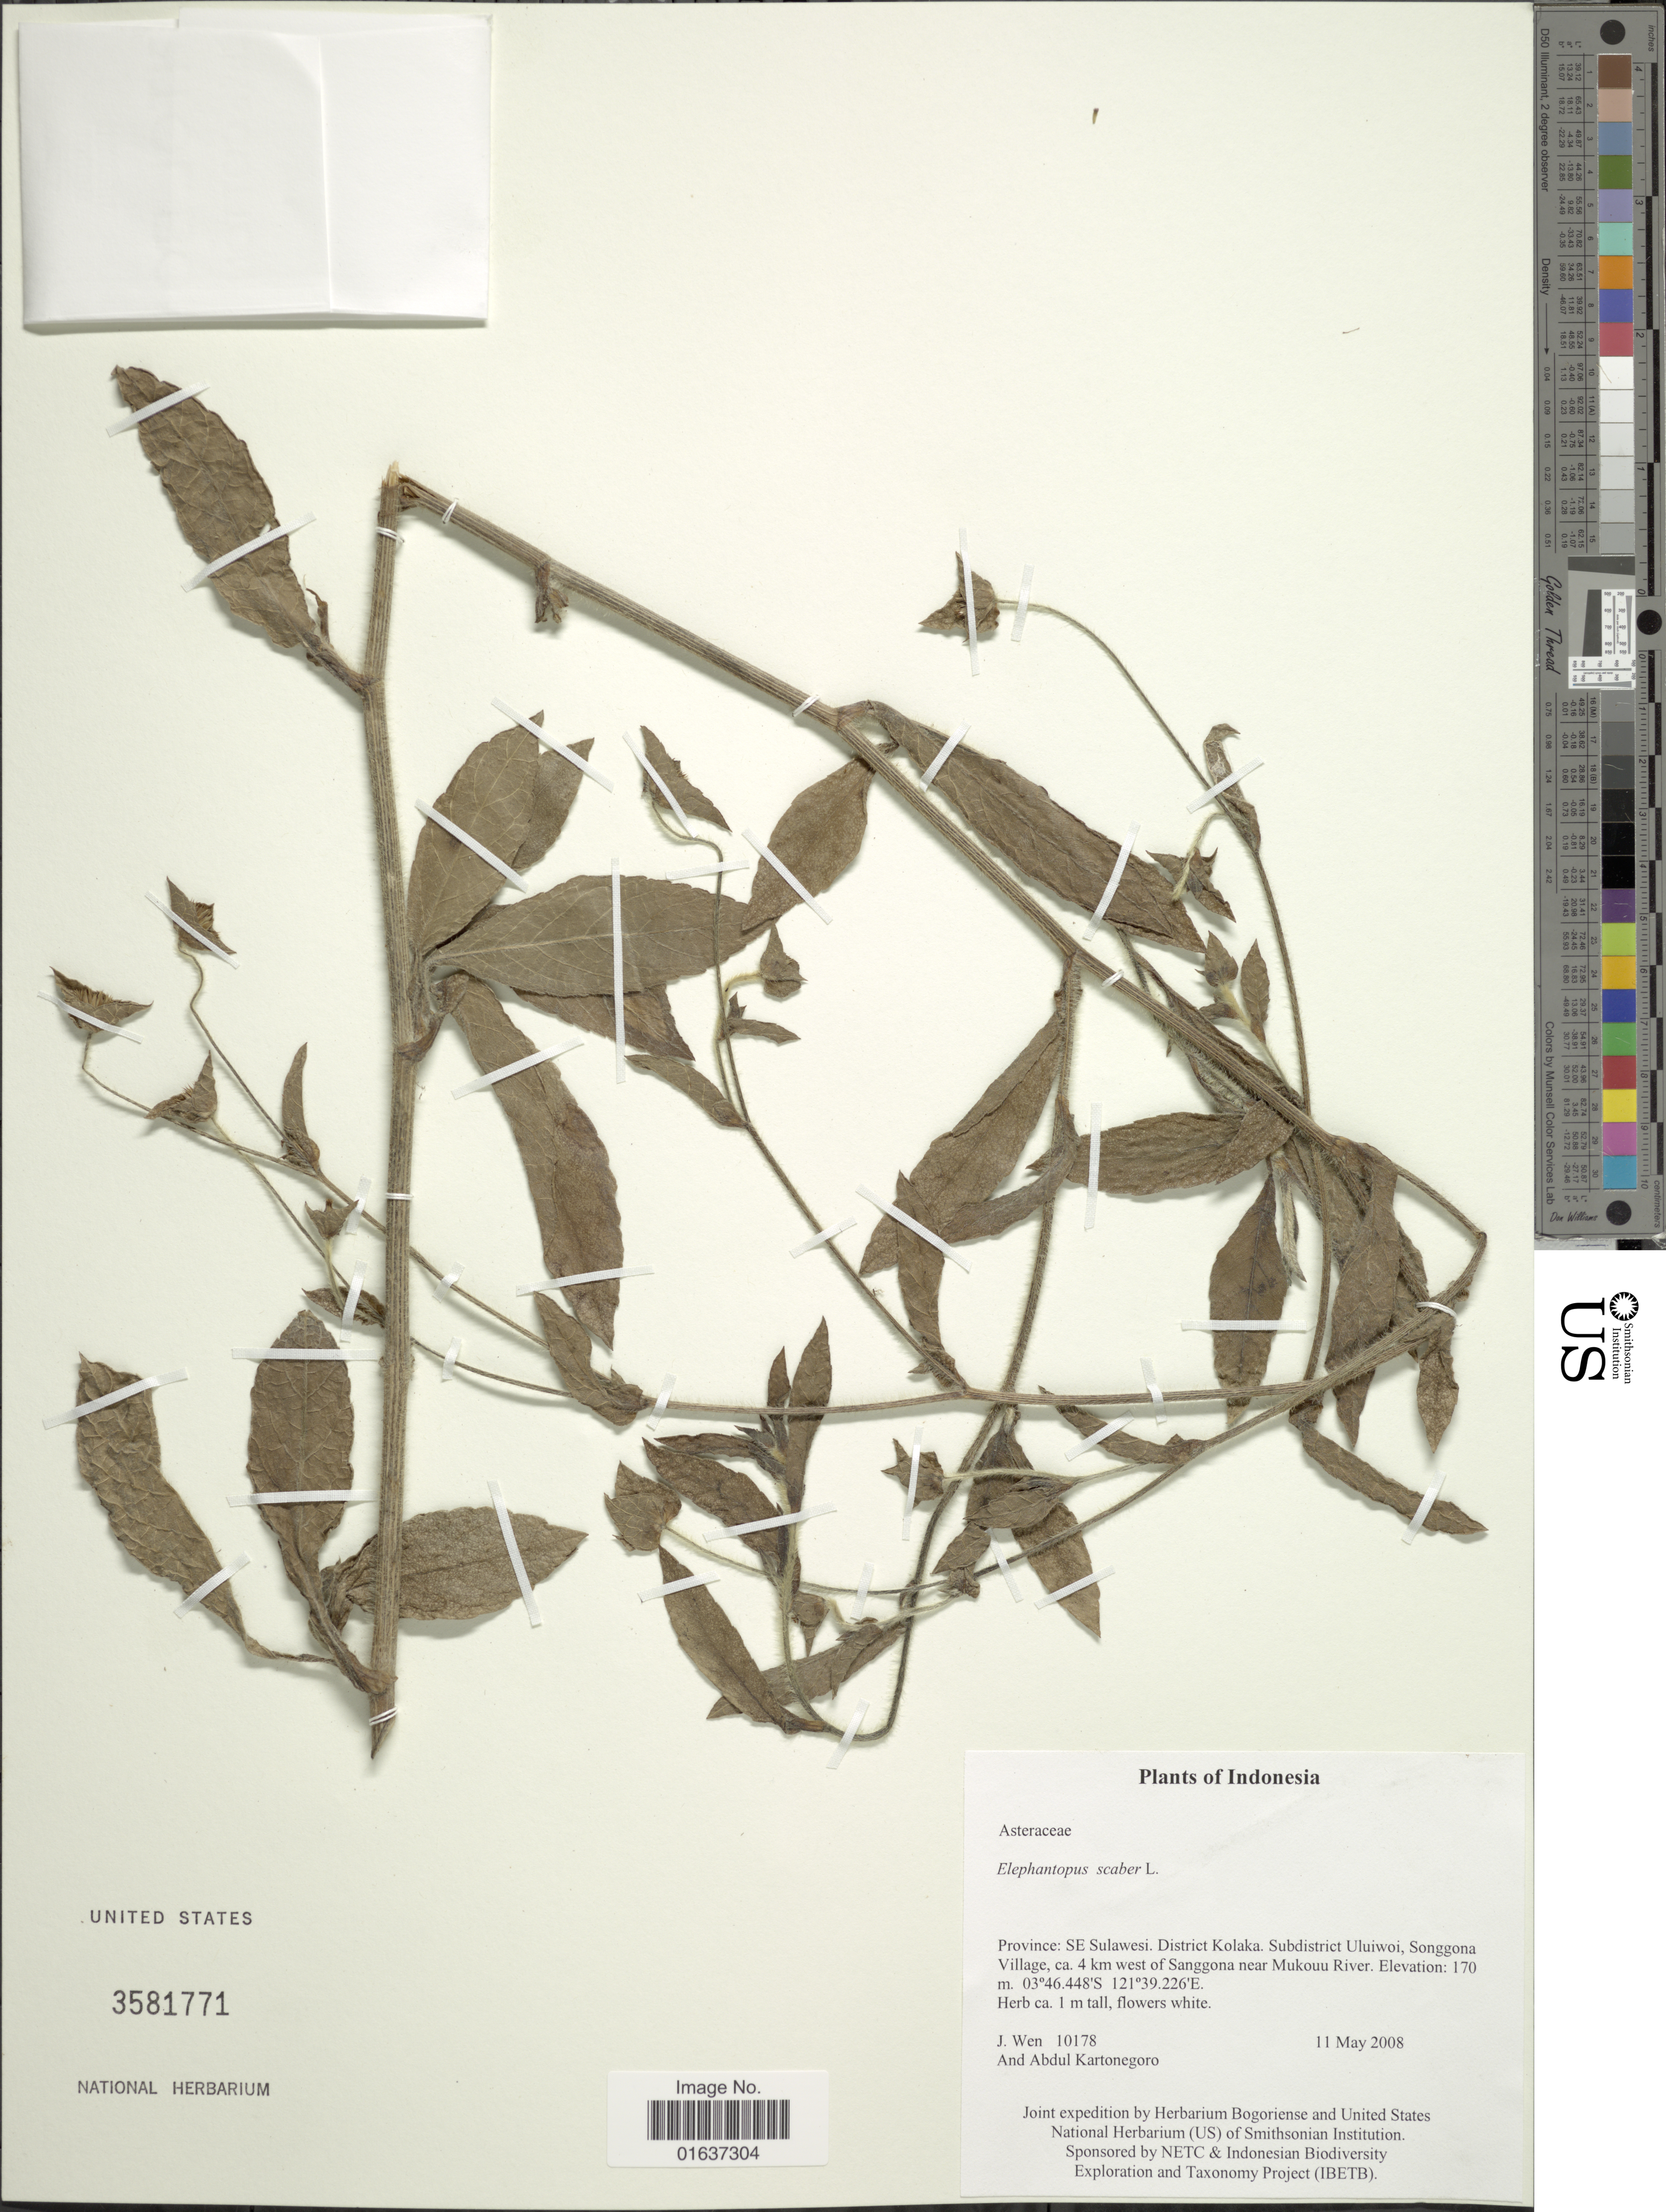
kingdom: Plantae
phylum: Tracheophyta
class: Magnoliopsida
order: Asterales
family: Asteraceae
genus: Elephantopus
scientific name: Elephantopus scaber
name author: L.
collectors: J. Wen & A. Kartonegoro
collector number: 10178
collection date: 2008-05-11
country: Indonesia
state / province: Sulawesi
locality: SE Sulawesi, Distritct Kolaka, Subdistrict Uluiwoi, Songgona Village, ca. 4 km west of Sanggona near Mukouu River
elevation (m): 170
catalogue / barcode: US 3581771